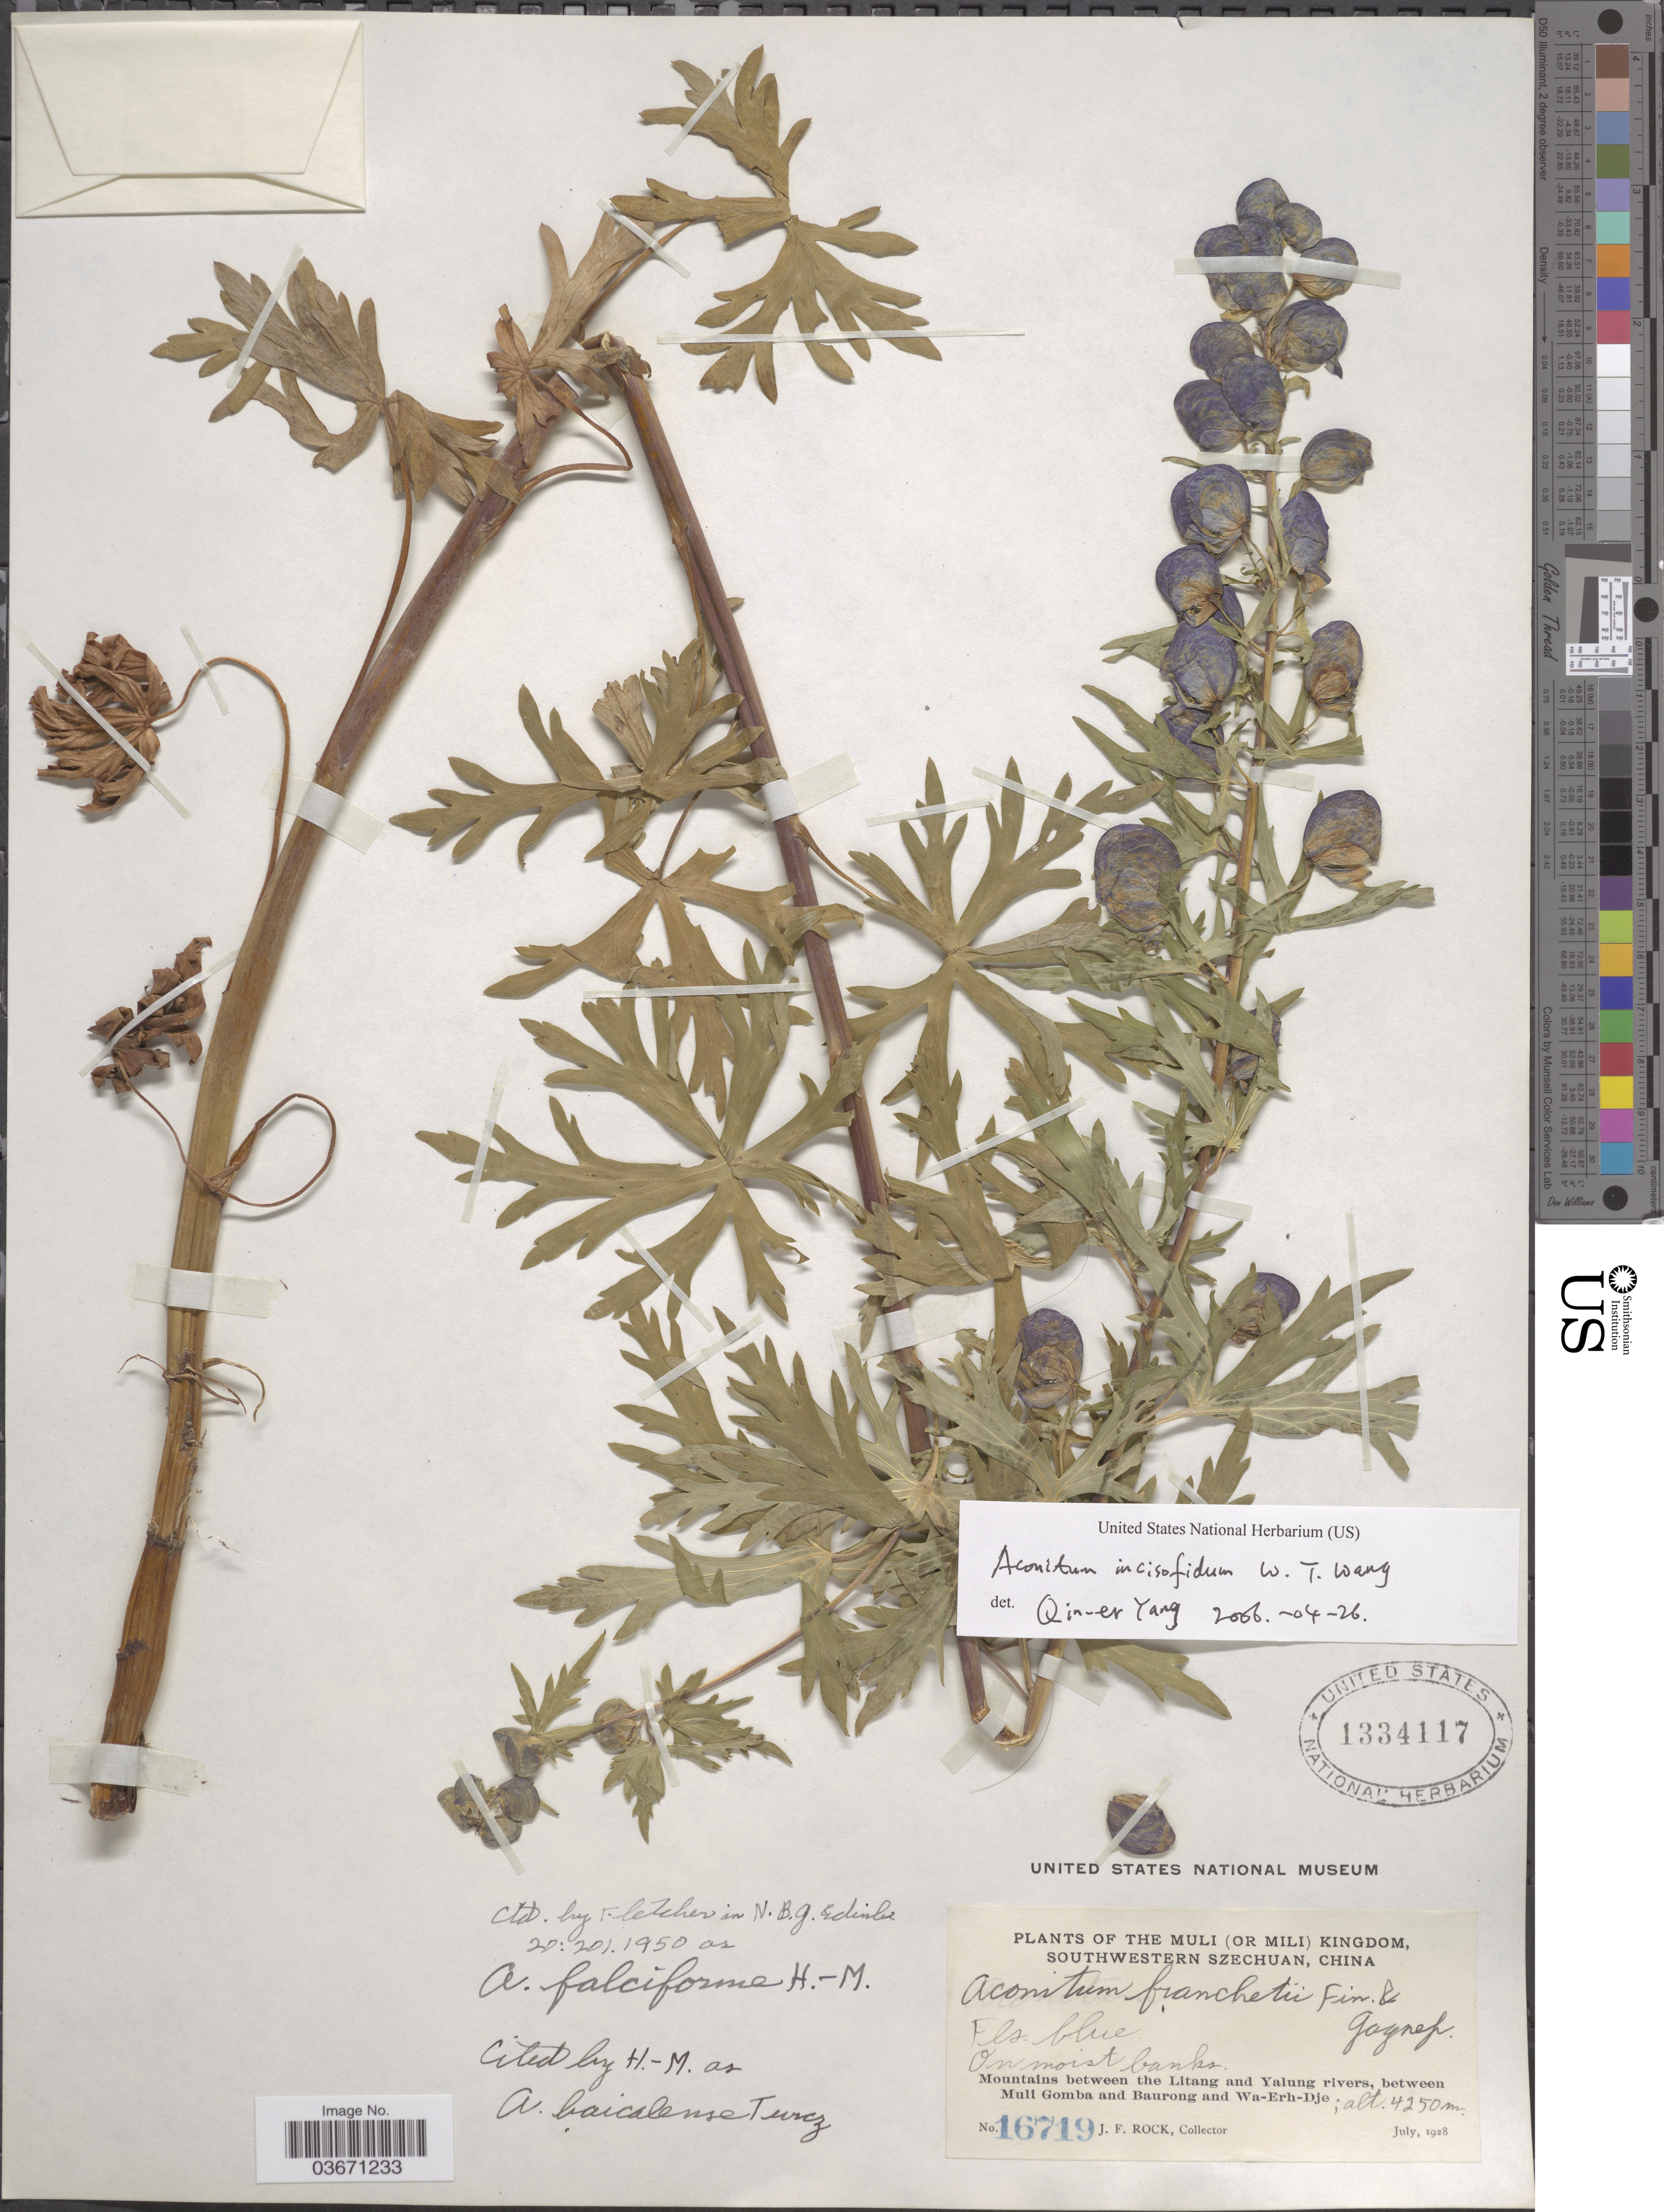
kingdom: Plantae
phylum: Tracheophyta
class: Magnoliopsida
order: Ranunculales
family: Ranunculaceae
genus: Aconitum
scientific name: Aconitum incisofidum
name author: W.T. Wang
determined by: Yang, Q. E.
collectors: J. Rock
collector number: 16719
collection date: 1928-07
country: China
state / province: Sichuan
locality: The Muli (or Mili) Kingdom, Southwestern Szechuan. Mountains between the Litang and Yalung rivers, between Muli Gomba and Baurong and Wa-Erh-Dje.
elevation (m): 4250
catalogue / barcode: US 1334117